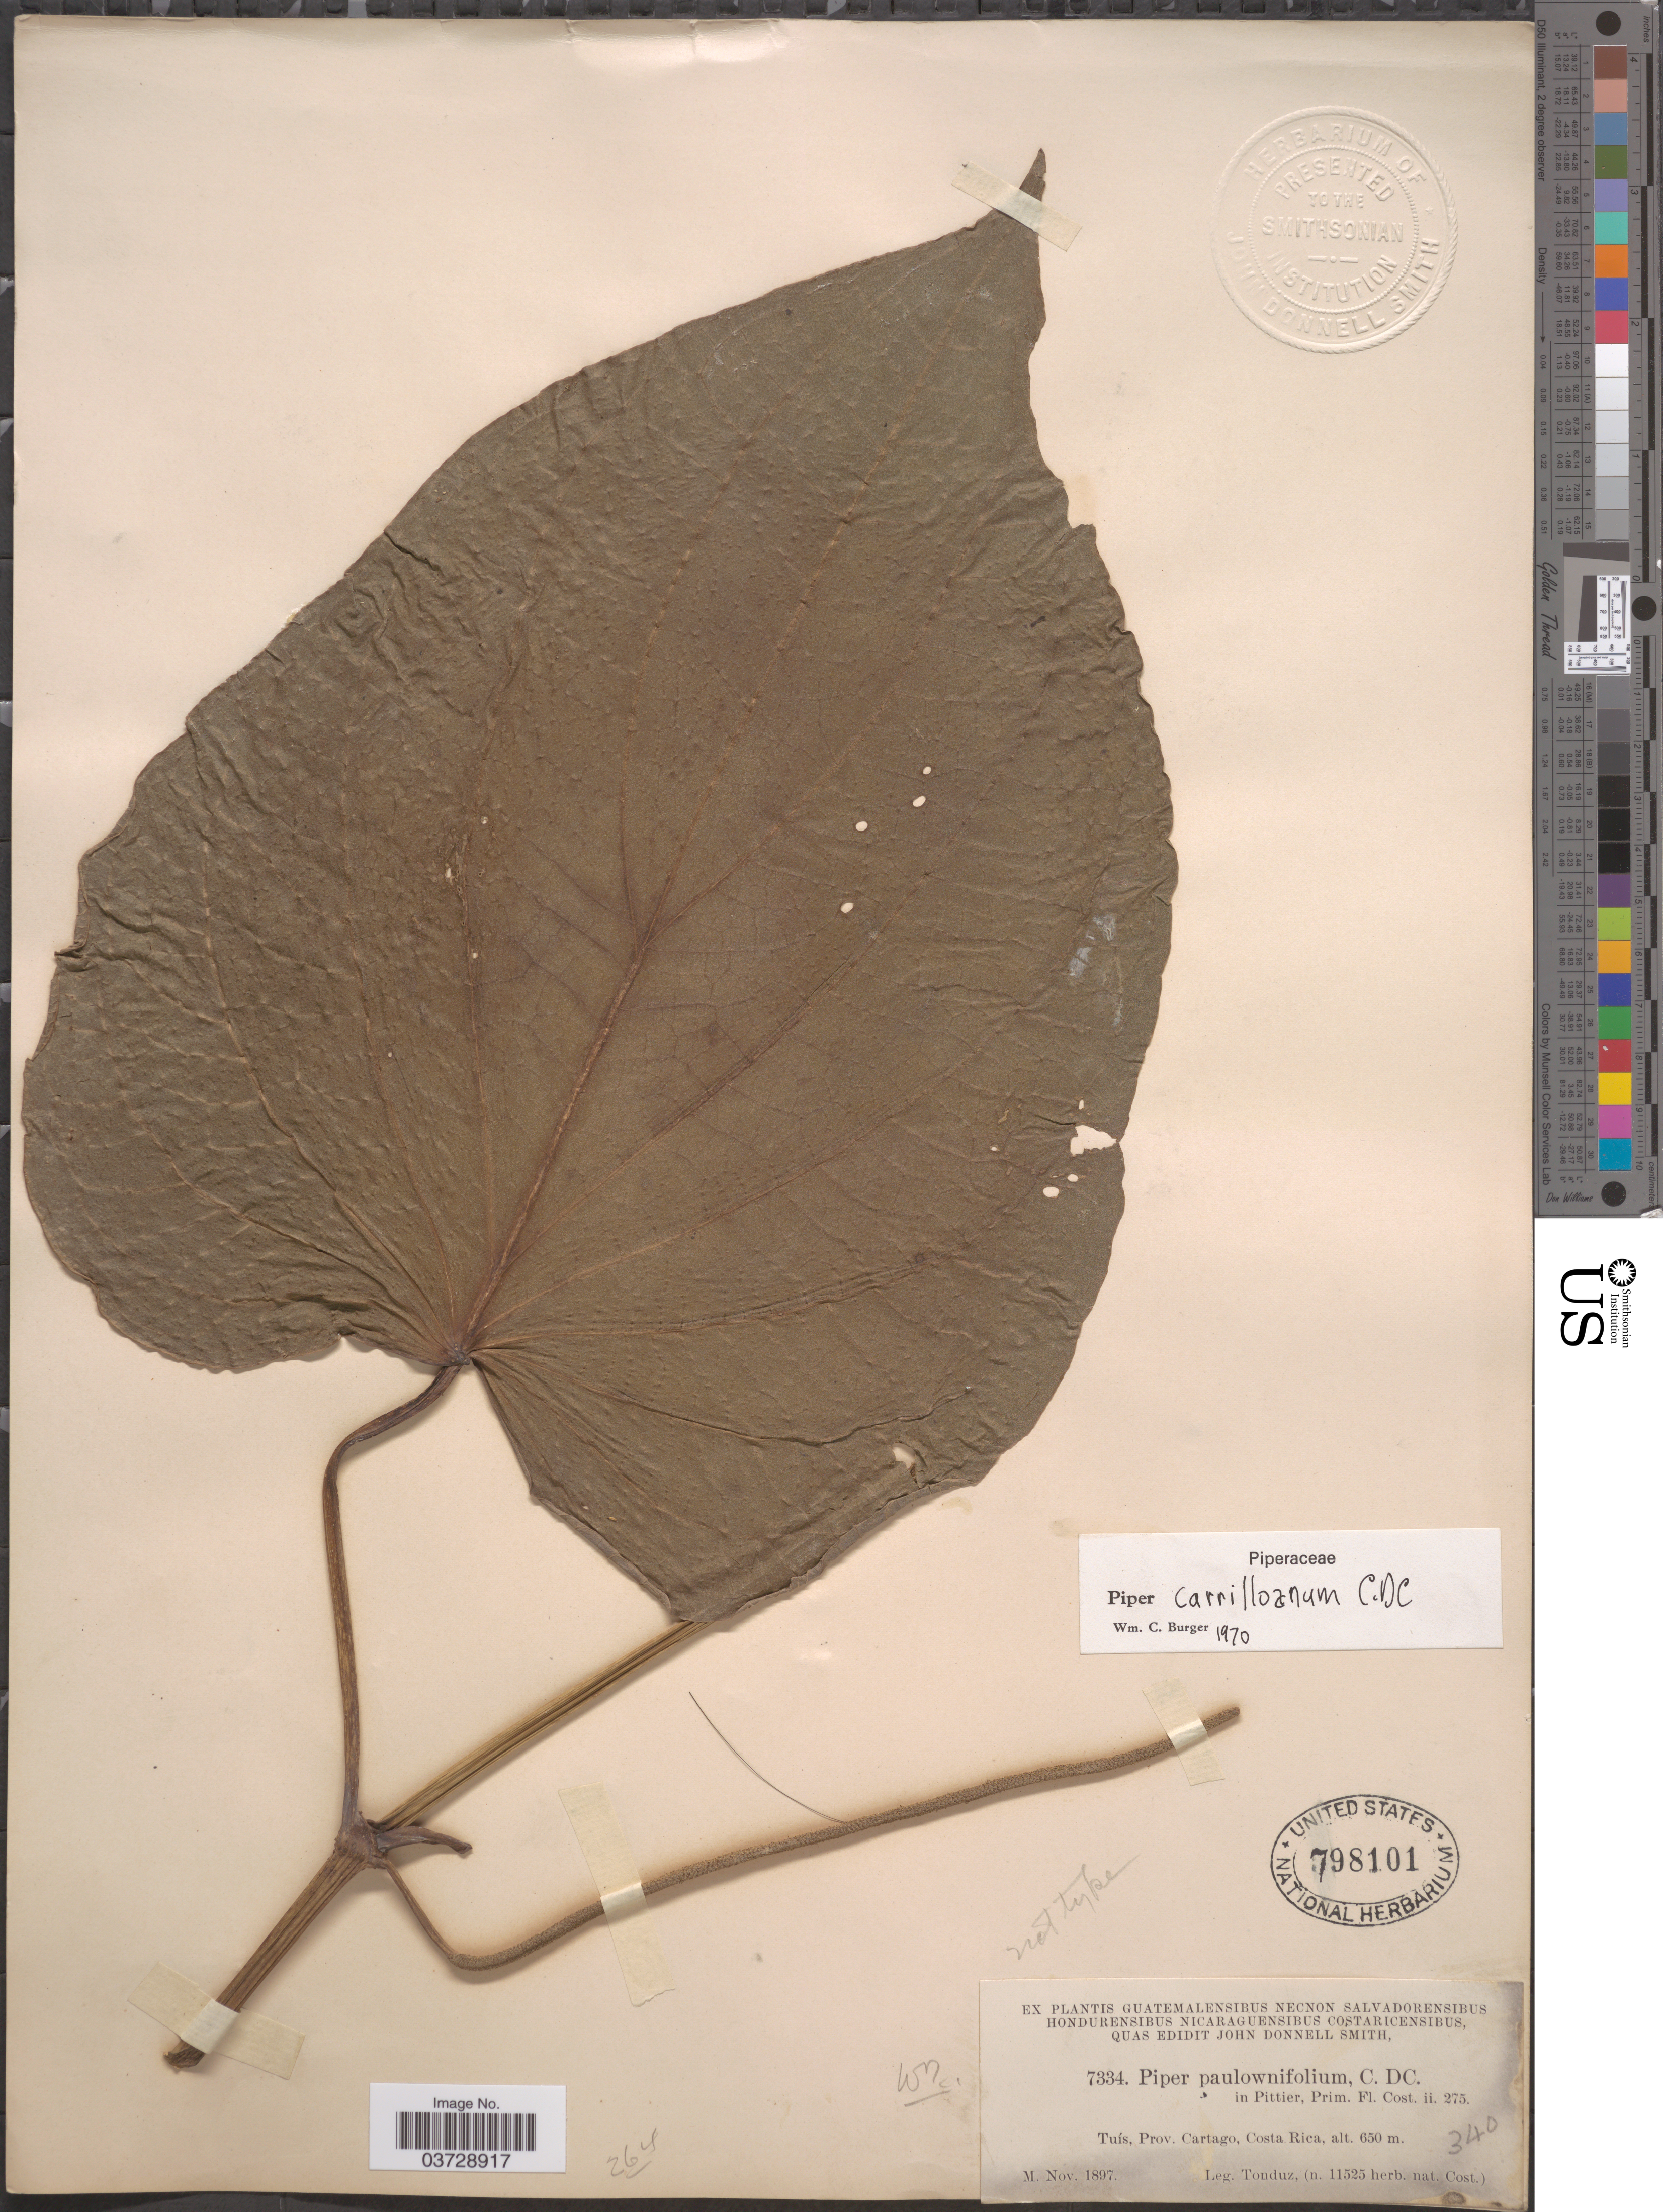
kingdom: Plantae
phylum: Tracheophyta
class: Magnoliopsida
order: Piperales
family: Piperaceae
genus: Piper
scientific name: Piper carrilloanum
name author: C. DC.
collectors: Tonduz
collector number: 7334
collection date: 1897-11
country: Costa Rica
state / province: Cartago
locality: Tuís.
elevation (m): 650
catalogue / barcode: US 798101